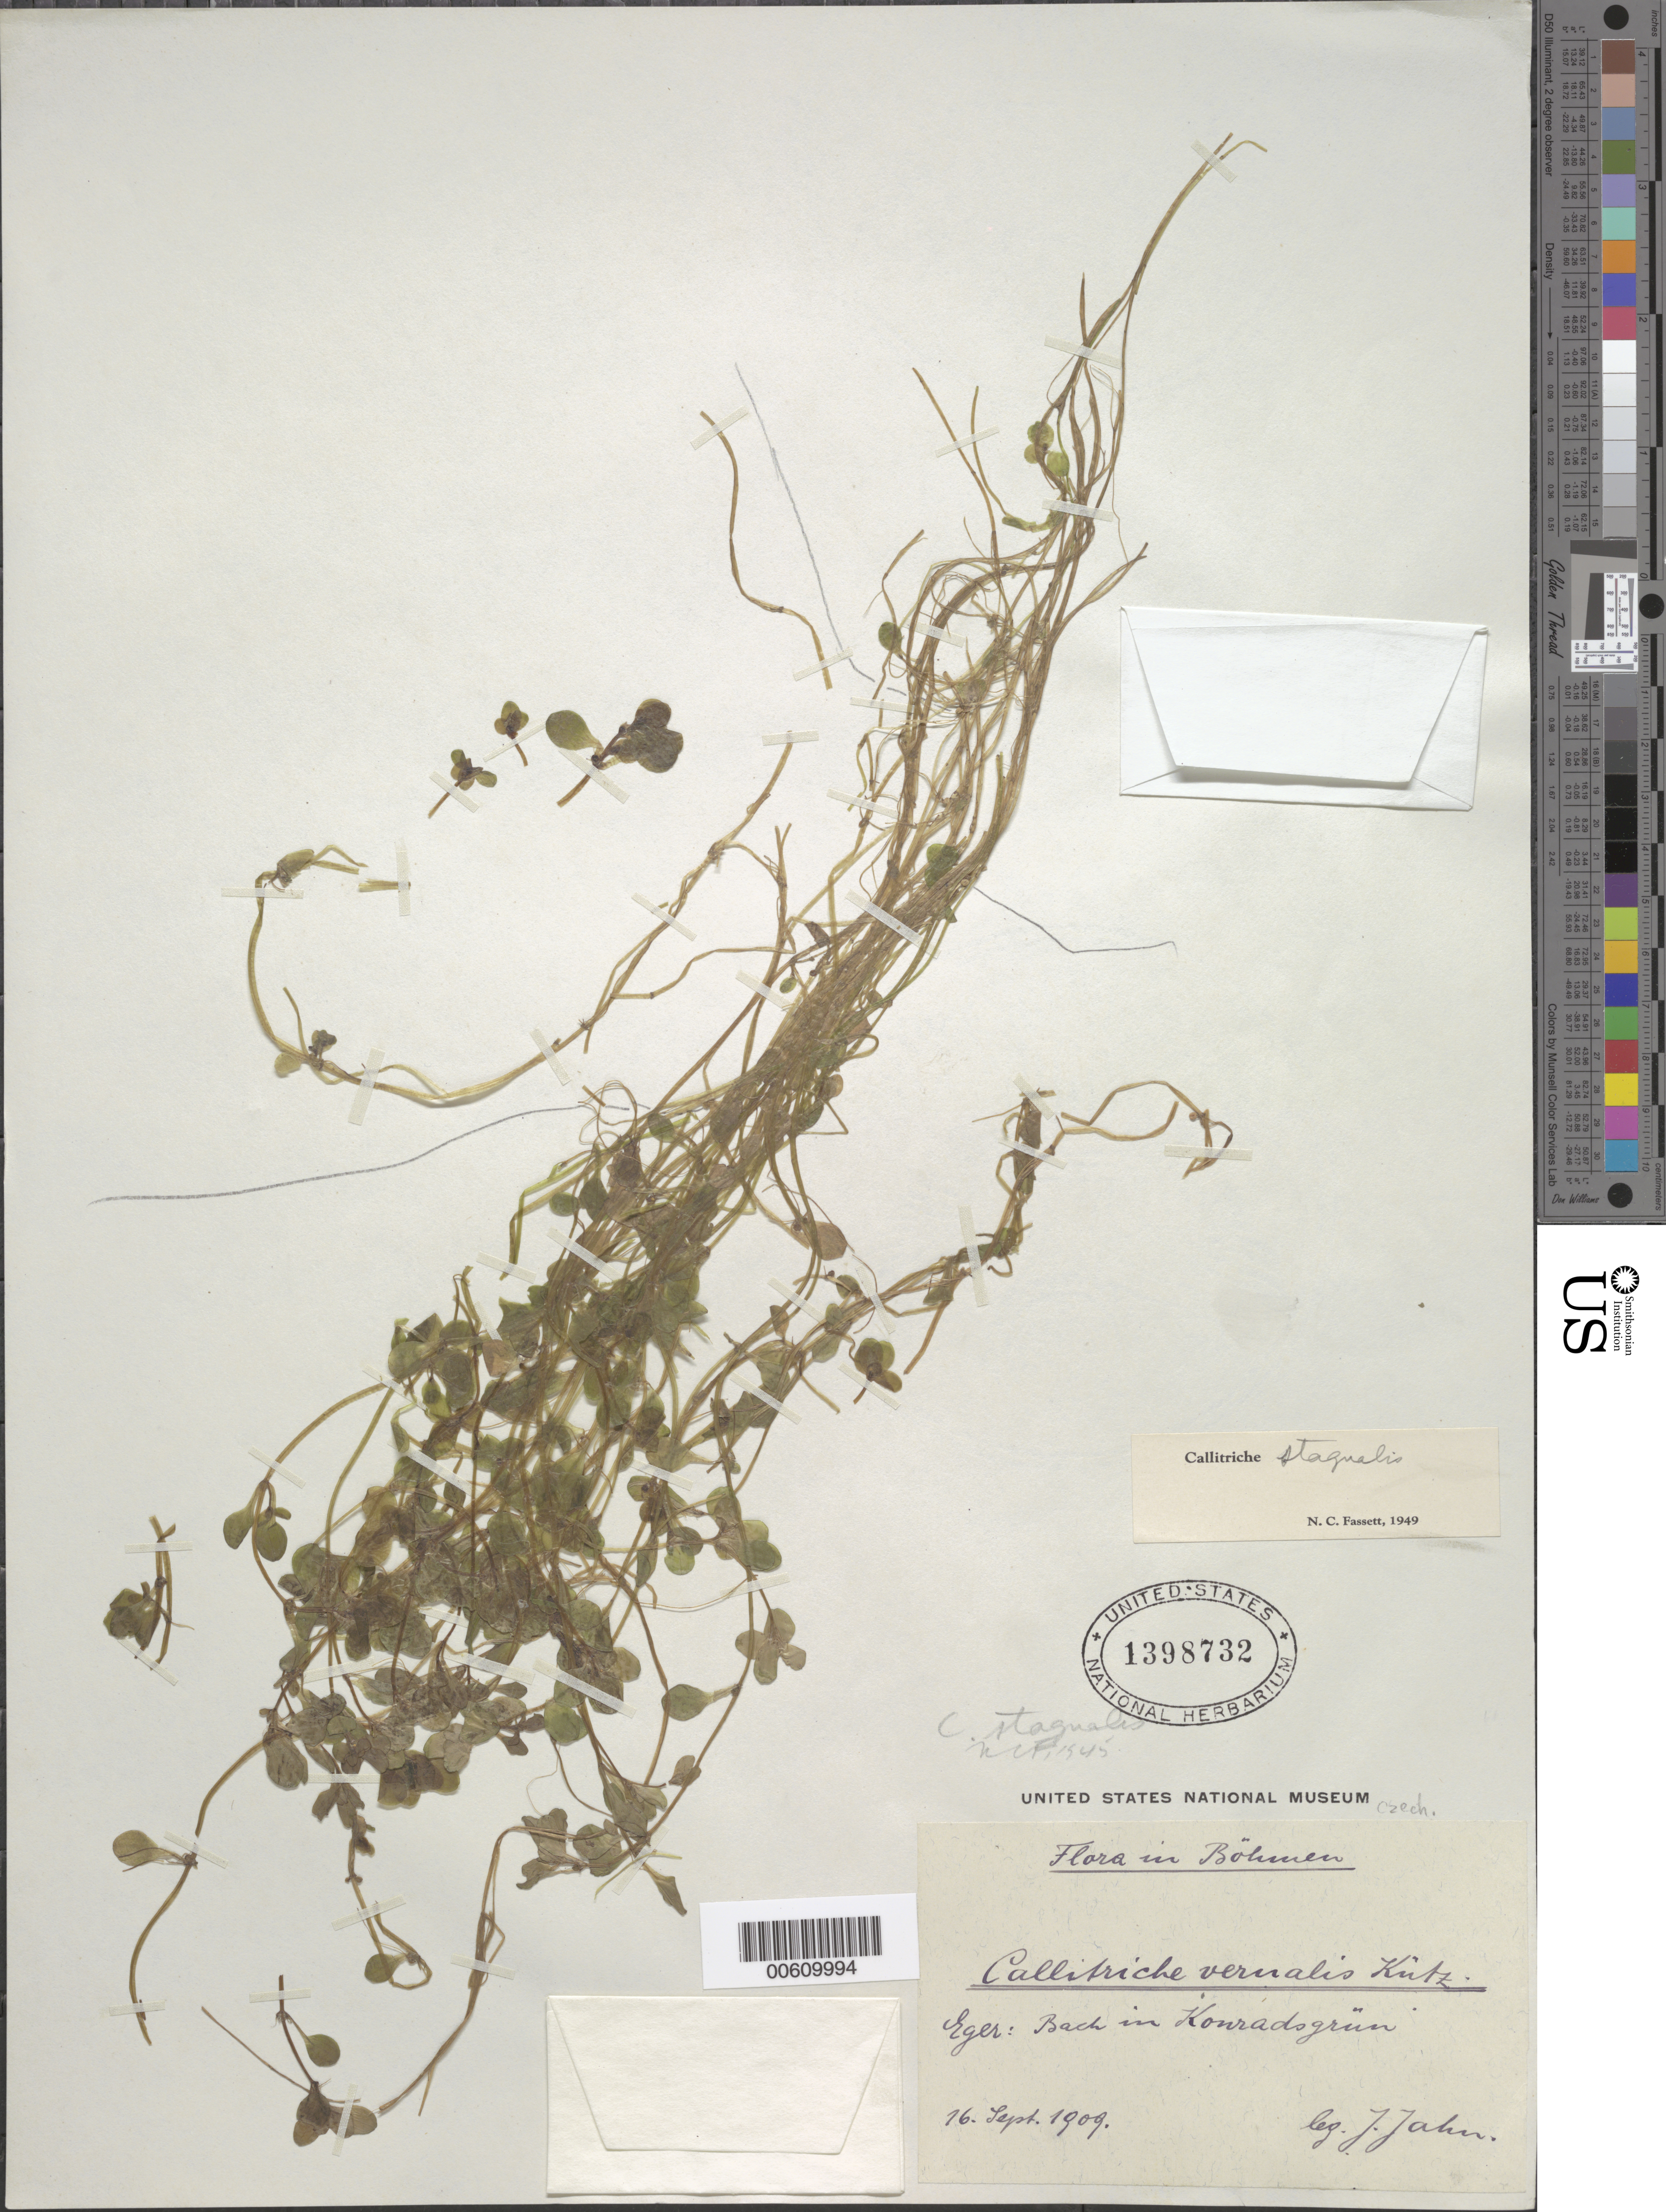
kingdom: Plantae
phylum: Tracheophyta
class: Magnoliopsida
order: Lamiales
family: Plantaginaceae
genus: Callitriche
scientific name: Callitriche stagnalis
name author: Scop.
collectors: J. Jahn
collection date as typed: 16 Sep 1909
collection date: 1909-09-16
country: Czechia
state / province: Carlsbad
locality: Böhmen, Konradsgrün (Salajna)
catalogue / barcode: US 1398732